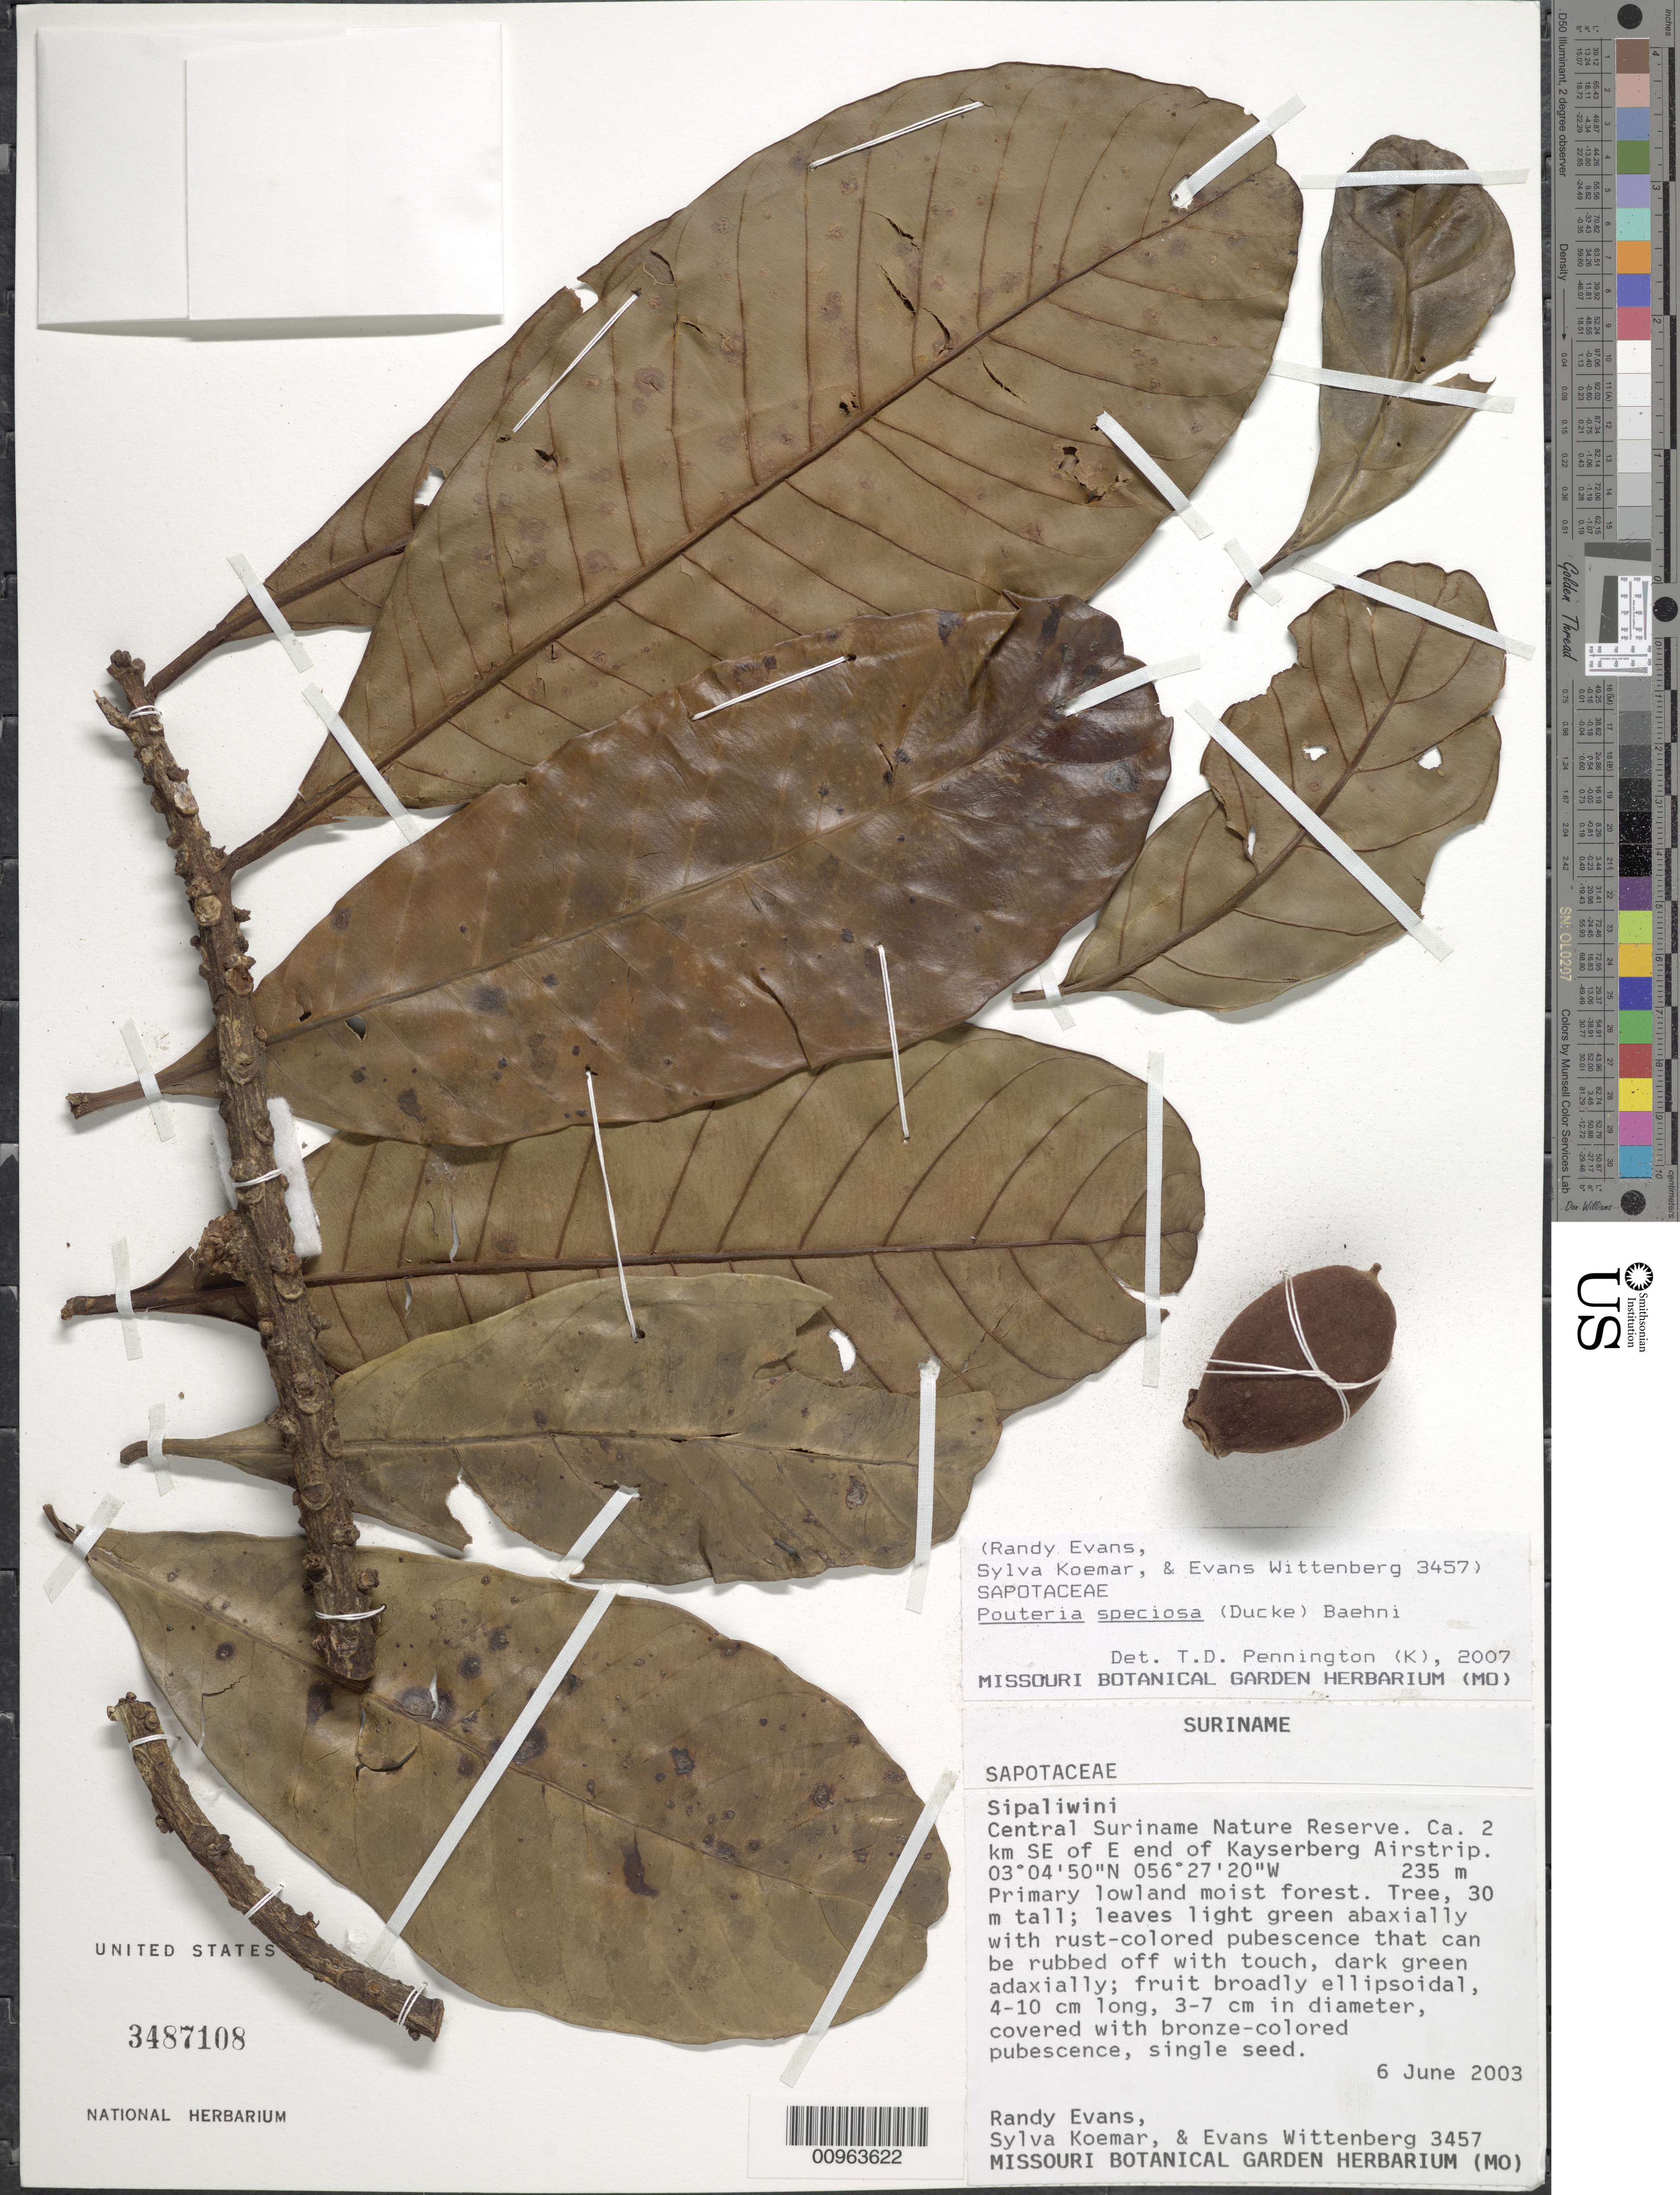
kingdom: Plantae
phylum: Tracheophyta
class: Magnoliopsida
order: Ericales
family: Sapotaceae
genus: Pouteria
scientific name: Pouteria speciosa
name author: (Ducke) Baehni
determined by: Pennington, T. D., (K)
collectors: R. Evans, S. Koemar & E. Wittenberg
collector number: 3457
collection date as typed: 6-Jun-03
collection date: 2003-06-06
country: Suriname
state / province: Sipaliwini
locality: Central Suriname Nature Reserve. Ca 2km SE of E end of Kayserberg Airstrip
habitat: Primary lowland moist forest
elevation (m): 235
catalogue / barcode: US 3487108